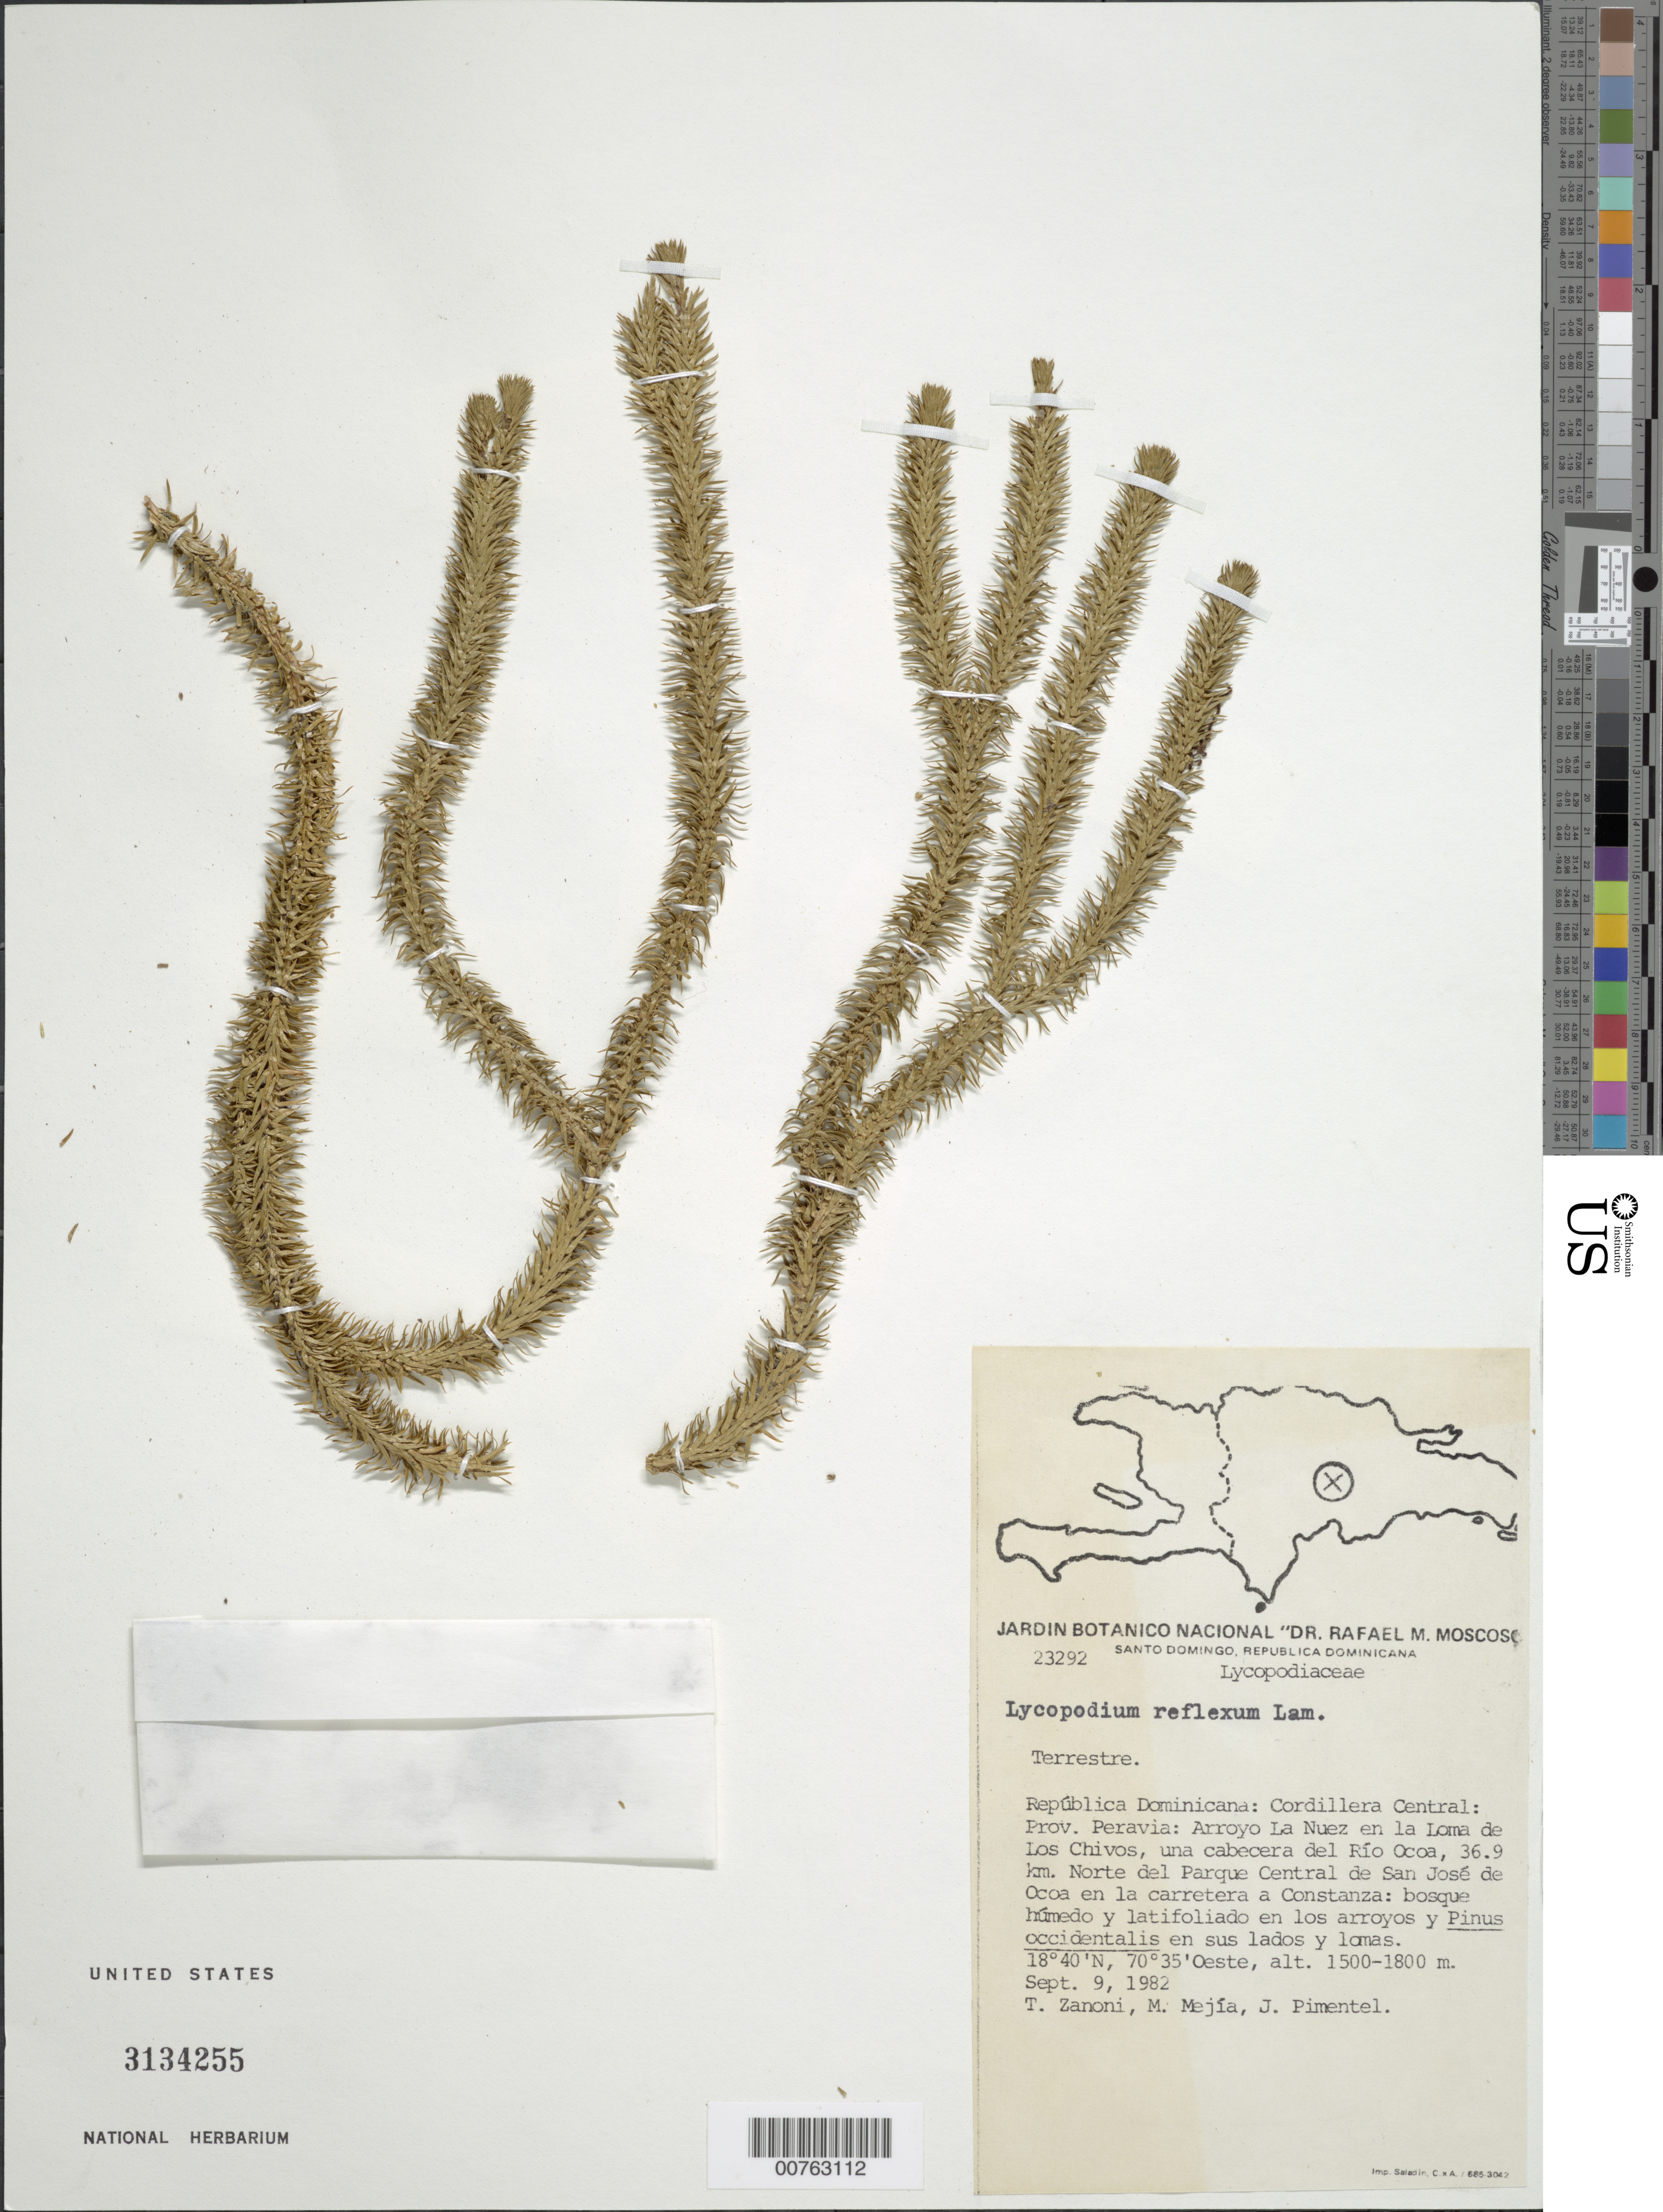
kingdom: Plantae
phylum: Tracheophyta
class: Lycopodiopsida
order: Lycopodiales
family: Lycopodiaceae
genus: Phlegmariurus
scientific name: Phlegmariurus reflexus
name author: (Lam.) B. Øllg.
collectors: T. A. Zanoni, M. Mejia & J. Pimentel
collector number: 23292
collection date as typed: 09 Sep 1982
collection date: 1982-09-09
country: Dominican Republic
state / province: Peravia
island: Hispaniola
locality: Cordillera Central. Provincia Peravia, Arroyo La Nuez en la Loma de los Chivos, una cabecera del Río Ocoa, 36.9 km N del Parque Central de San José de Ocoa en la carretera a Constanza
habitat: Bosque humedo y latifoliado en los arroyos y Pinus occidentalis en sus lados y lomas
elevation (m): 1500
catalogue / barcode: US 3134255